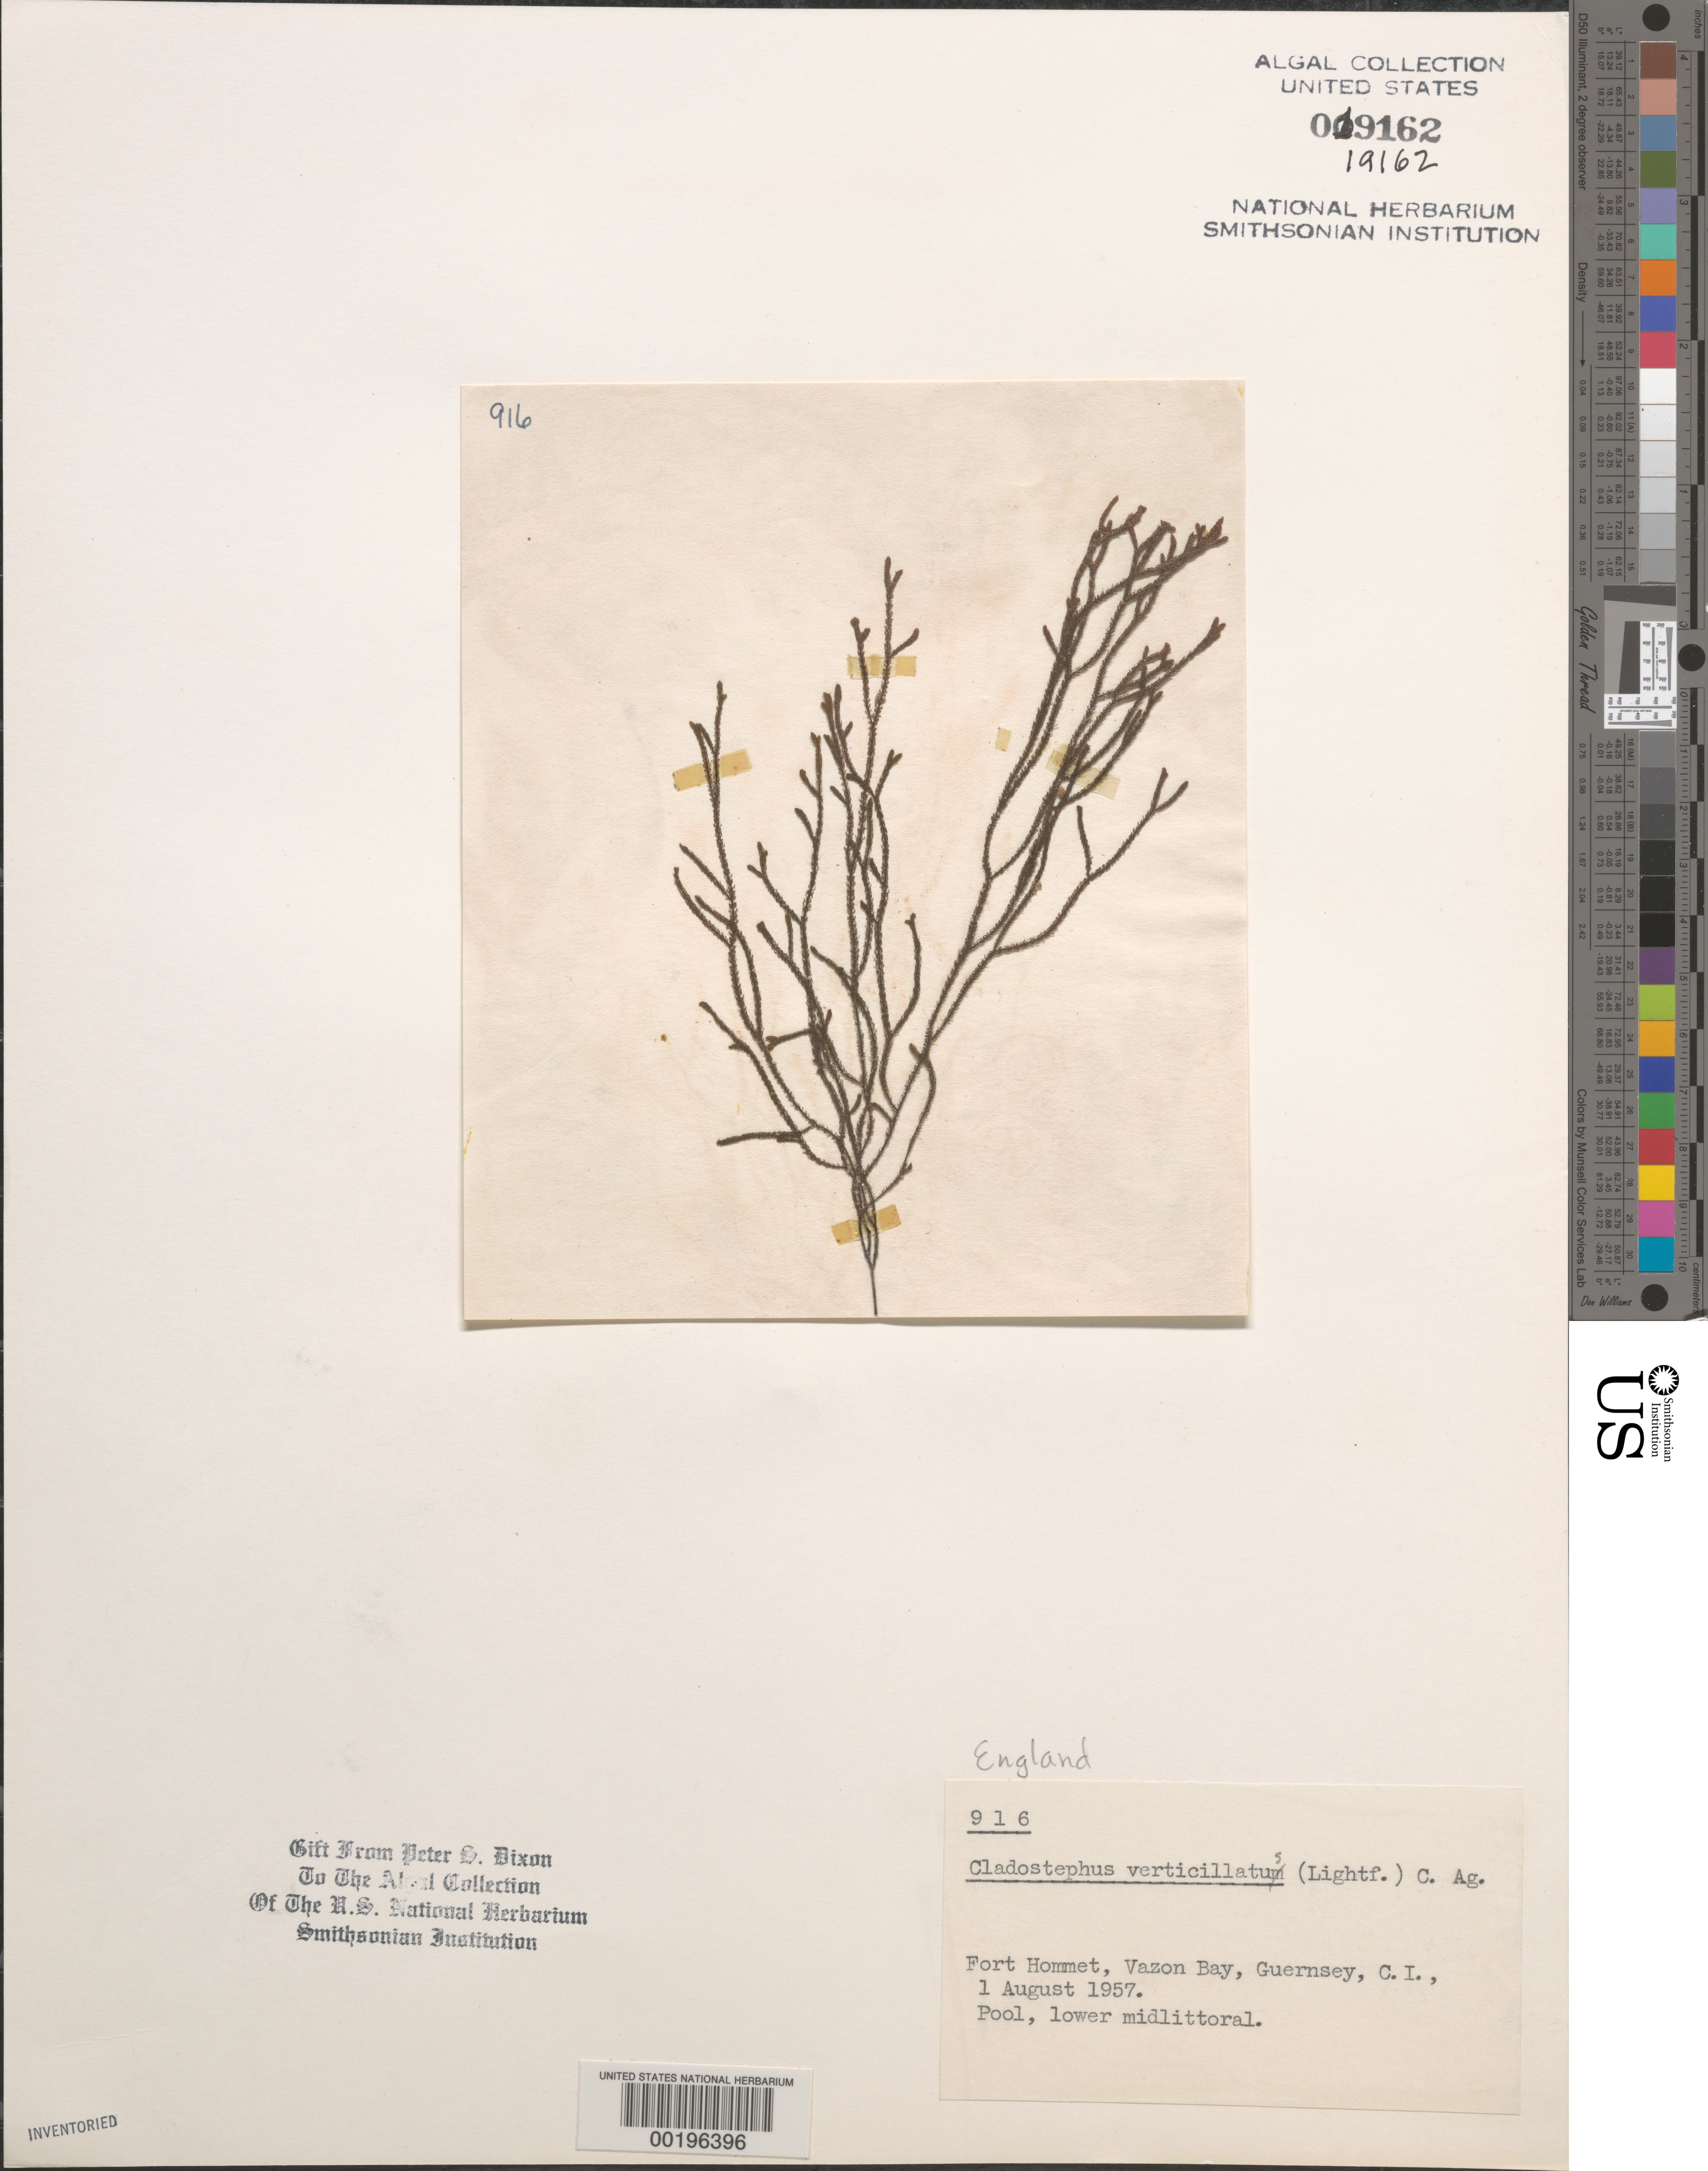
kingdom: Chromista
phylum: Ochrophyta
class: Phaeophyceae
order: Sphacelariales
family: Cladostephaceae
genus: Cladostephus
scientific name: Cladostephus hirsutus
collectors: P. S. Dixon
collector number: PSD 916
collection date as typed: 01 Aug 1957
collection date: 1957-08-01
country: United Kingdom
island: Guernsey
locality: Channel Islands. Bailiwick of Guernsey. Fort Hommet, Vazon Bay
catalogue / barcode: US 19162